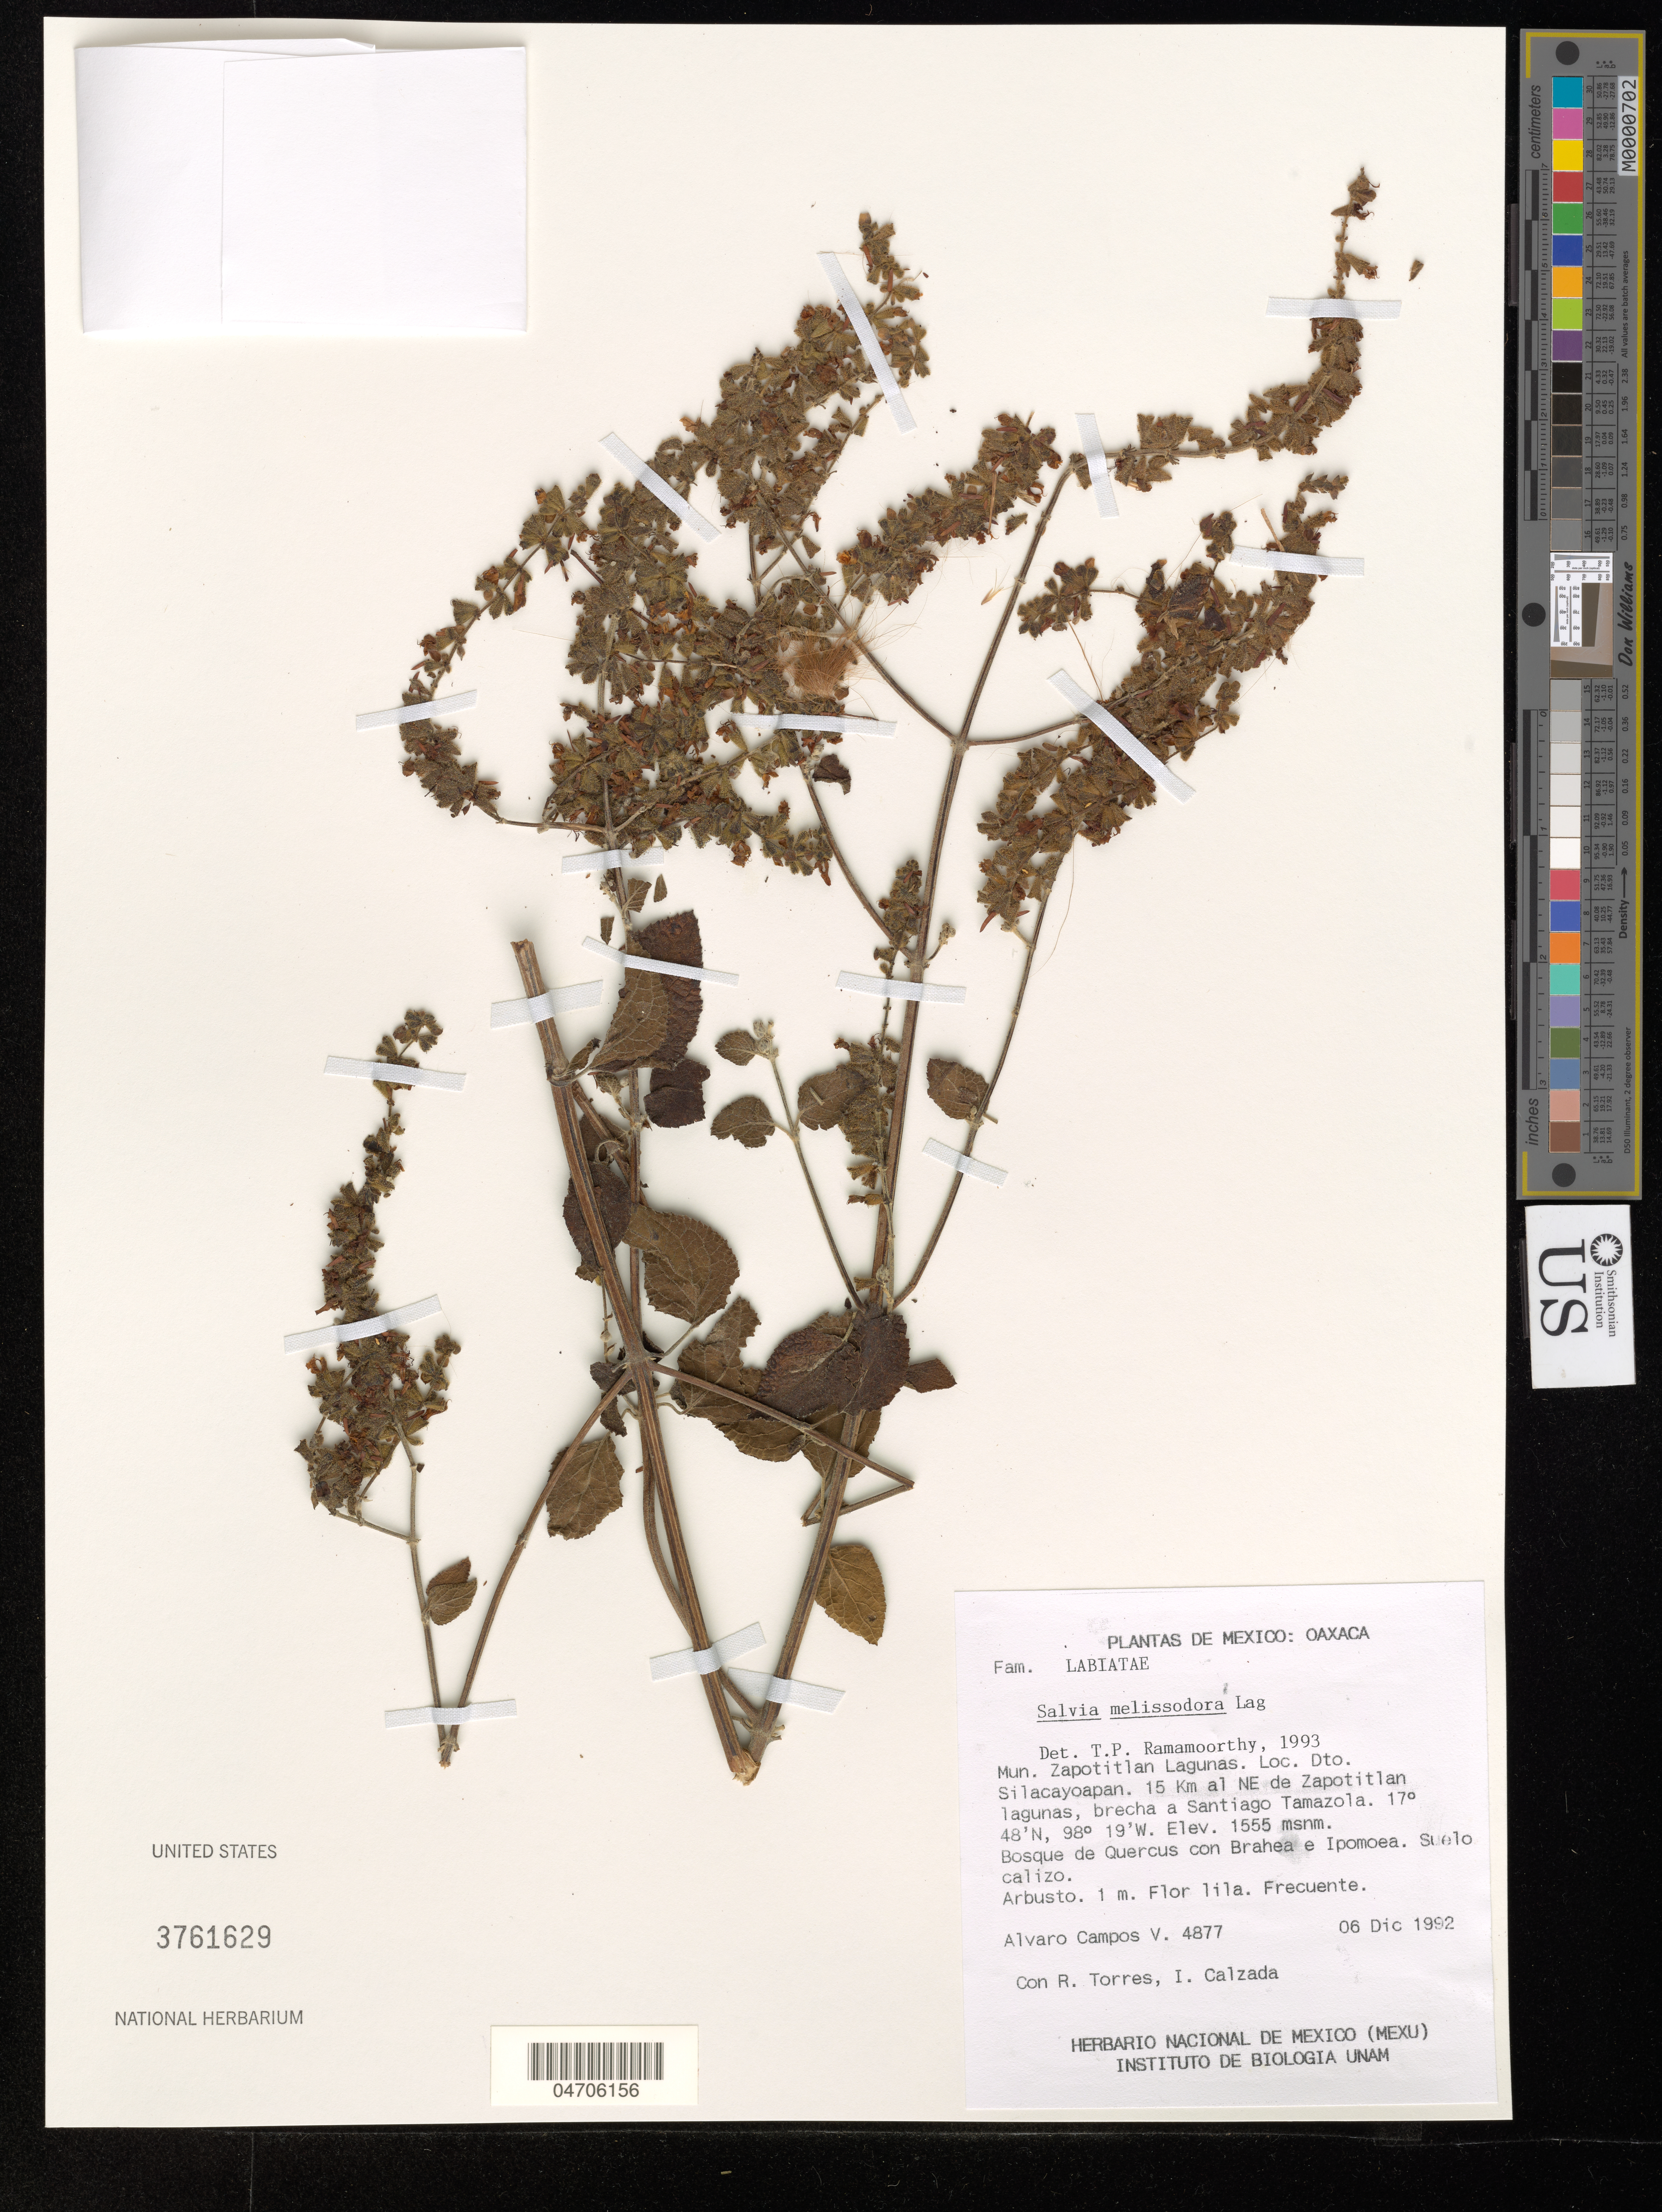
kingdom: Plantae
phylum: Tracheophyta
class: Magnoliopsida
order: Lamiales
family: Lamiaceae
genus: Salvia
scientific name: Salvia melissodora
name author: Lag.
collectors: A. Campos V., R. Torres & I. Calzada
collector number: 4877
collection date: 1992-12-06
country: Mexico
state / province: Oaxaca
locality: Mun. Zapotitlan Lagunas. Loc. Dto. Silacayoapan. 15 Km al NE de Zapotitlan lagunas, brecha a Santiago Tamazola.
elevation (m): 1555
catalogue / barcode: US 3761629